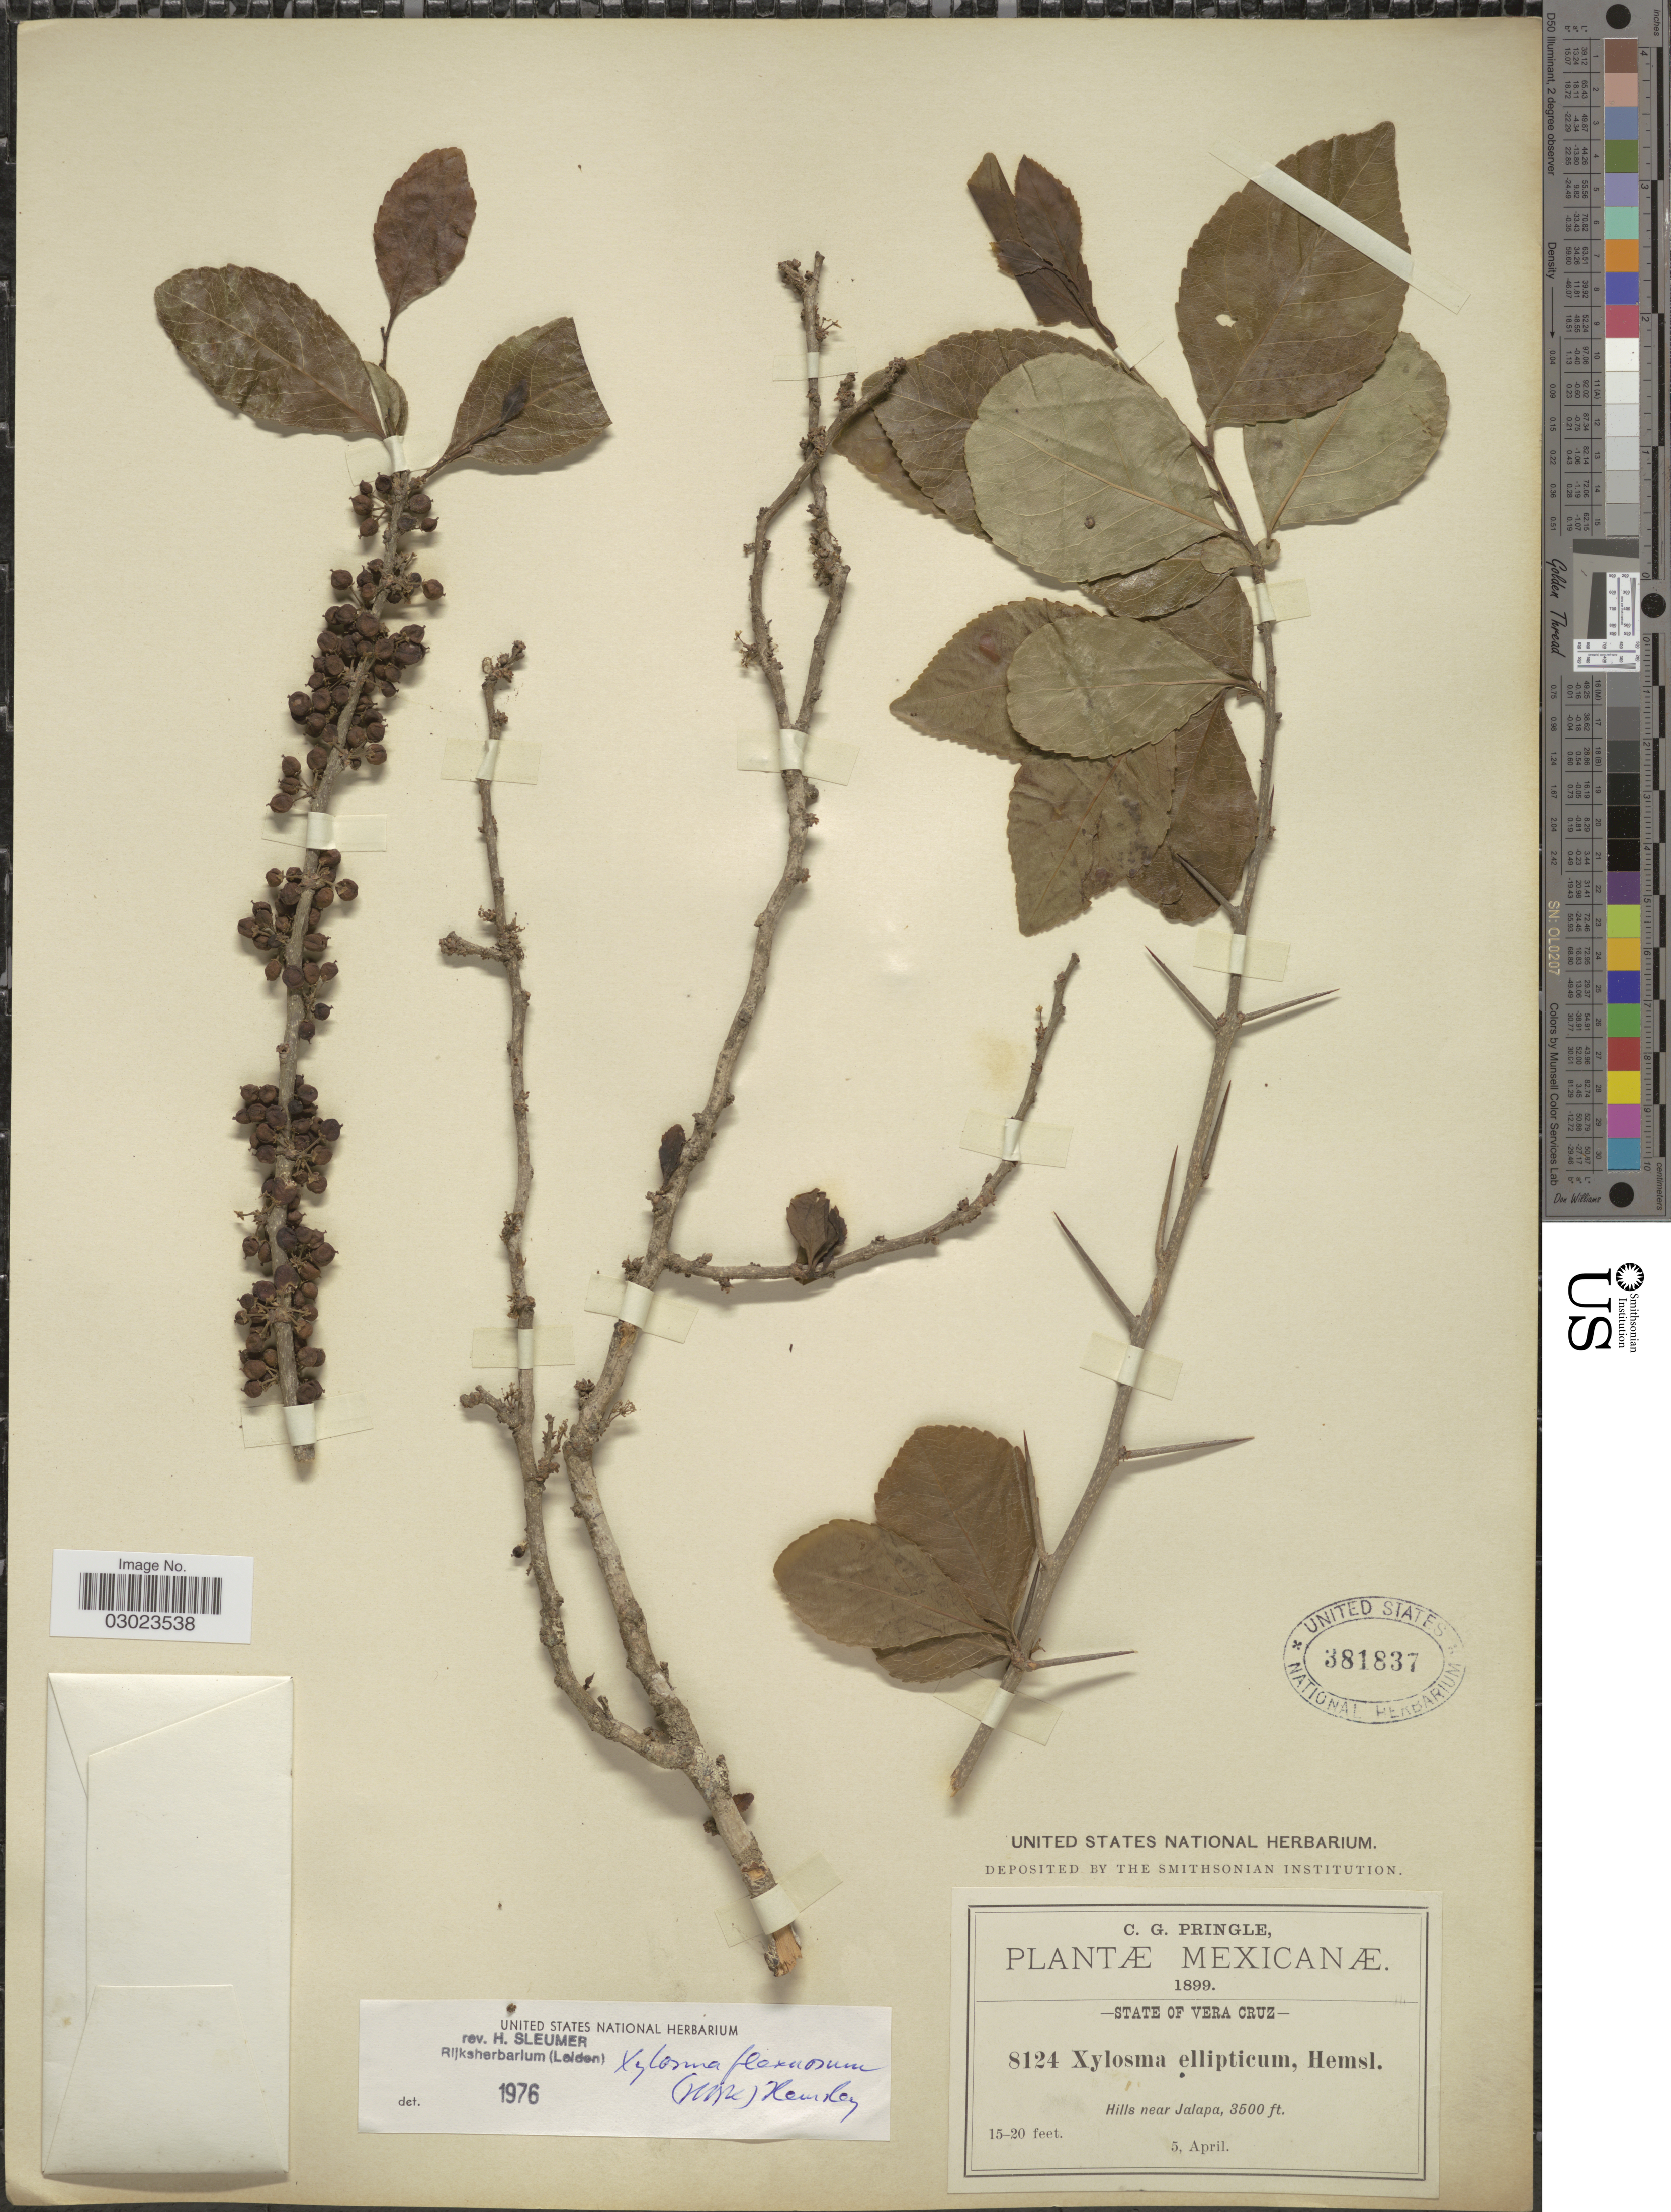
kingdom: Plantae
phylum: Tracheophyta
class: Magnoliopsida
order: Malpighiales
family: Salicaceae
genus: Xylosma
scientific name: Xylosma flexuosa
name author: (Kunth) Hemsl.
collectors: C. G. Pringle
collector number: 1899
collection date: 1899-04-05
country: Mexico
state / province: Veracruz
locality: State of Vera Cruz, Hills near Jalapa.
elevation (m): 1067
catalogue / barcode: US 381837